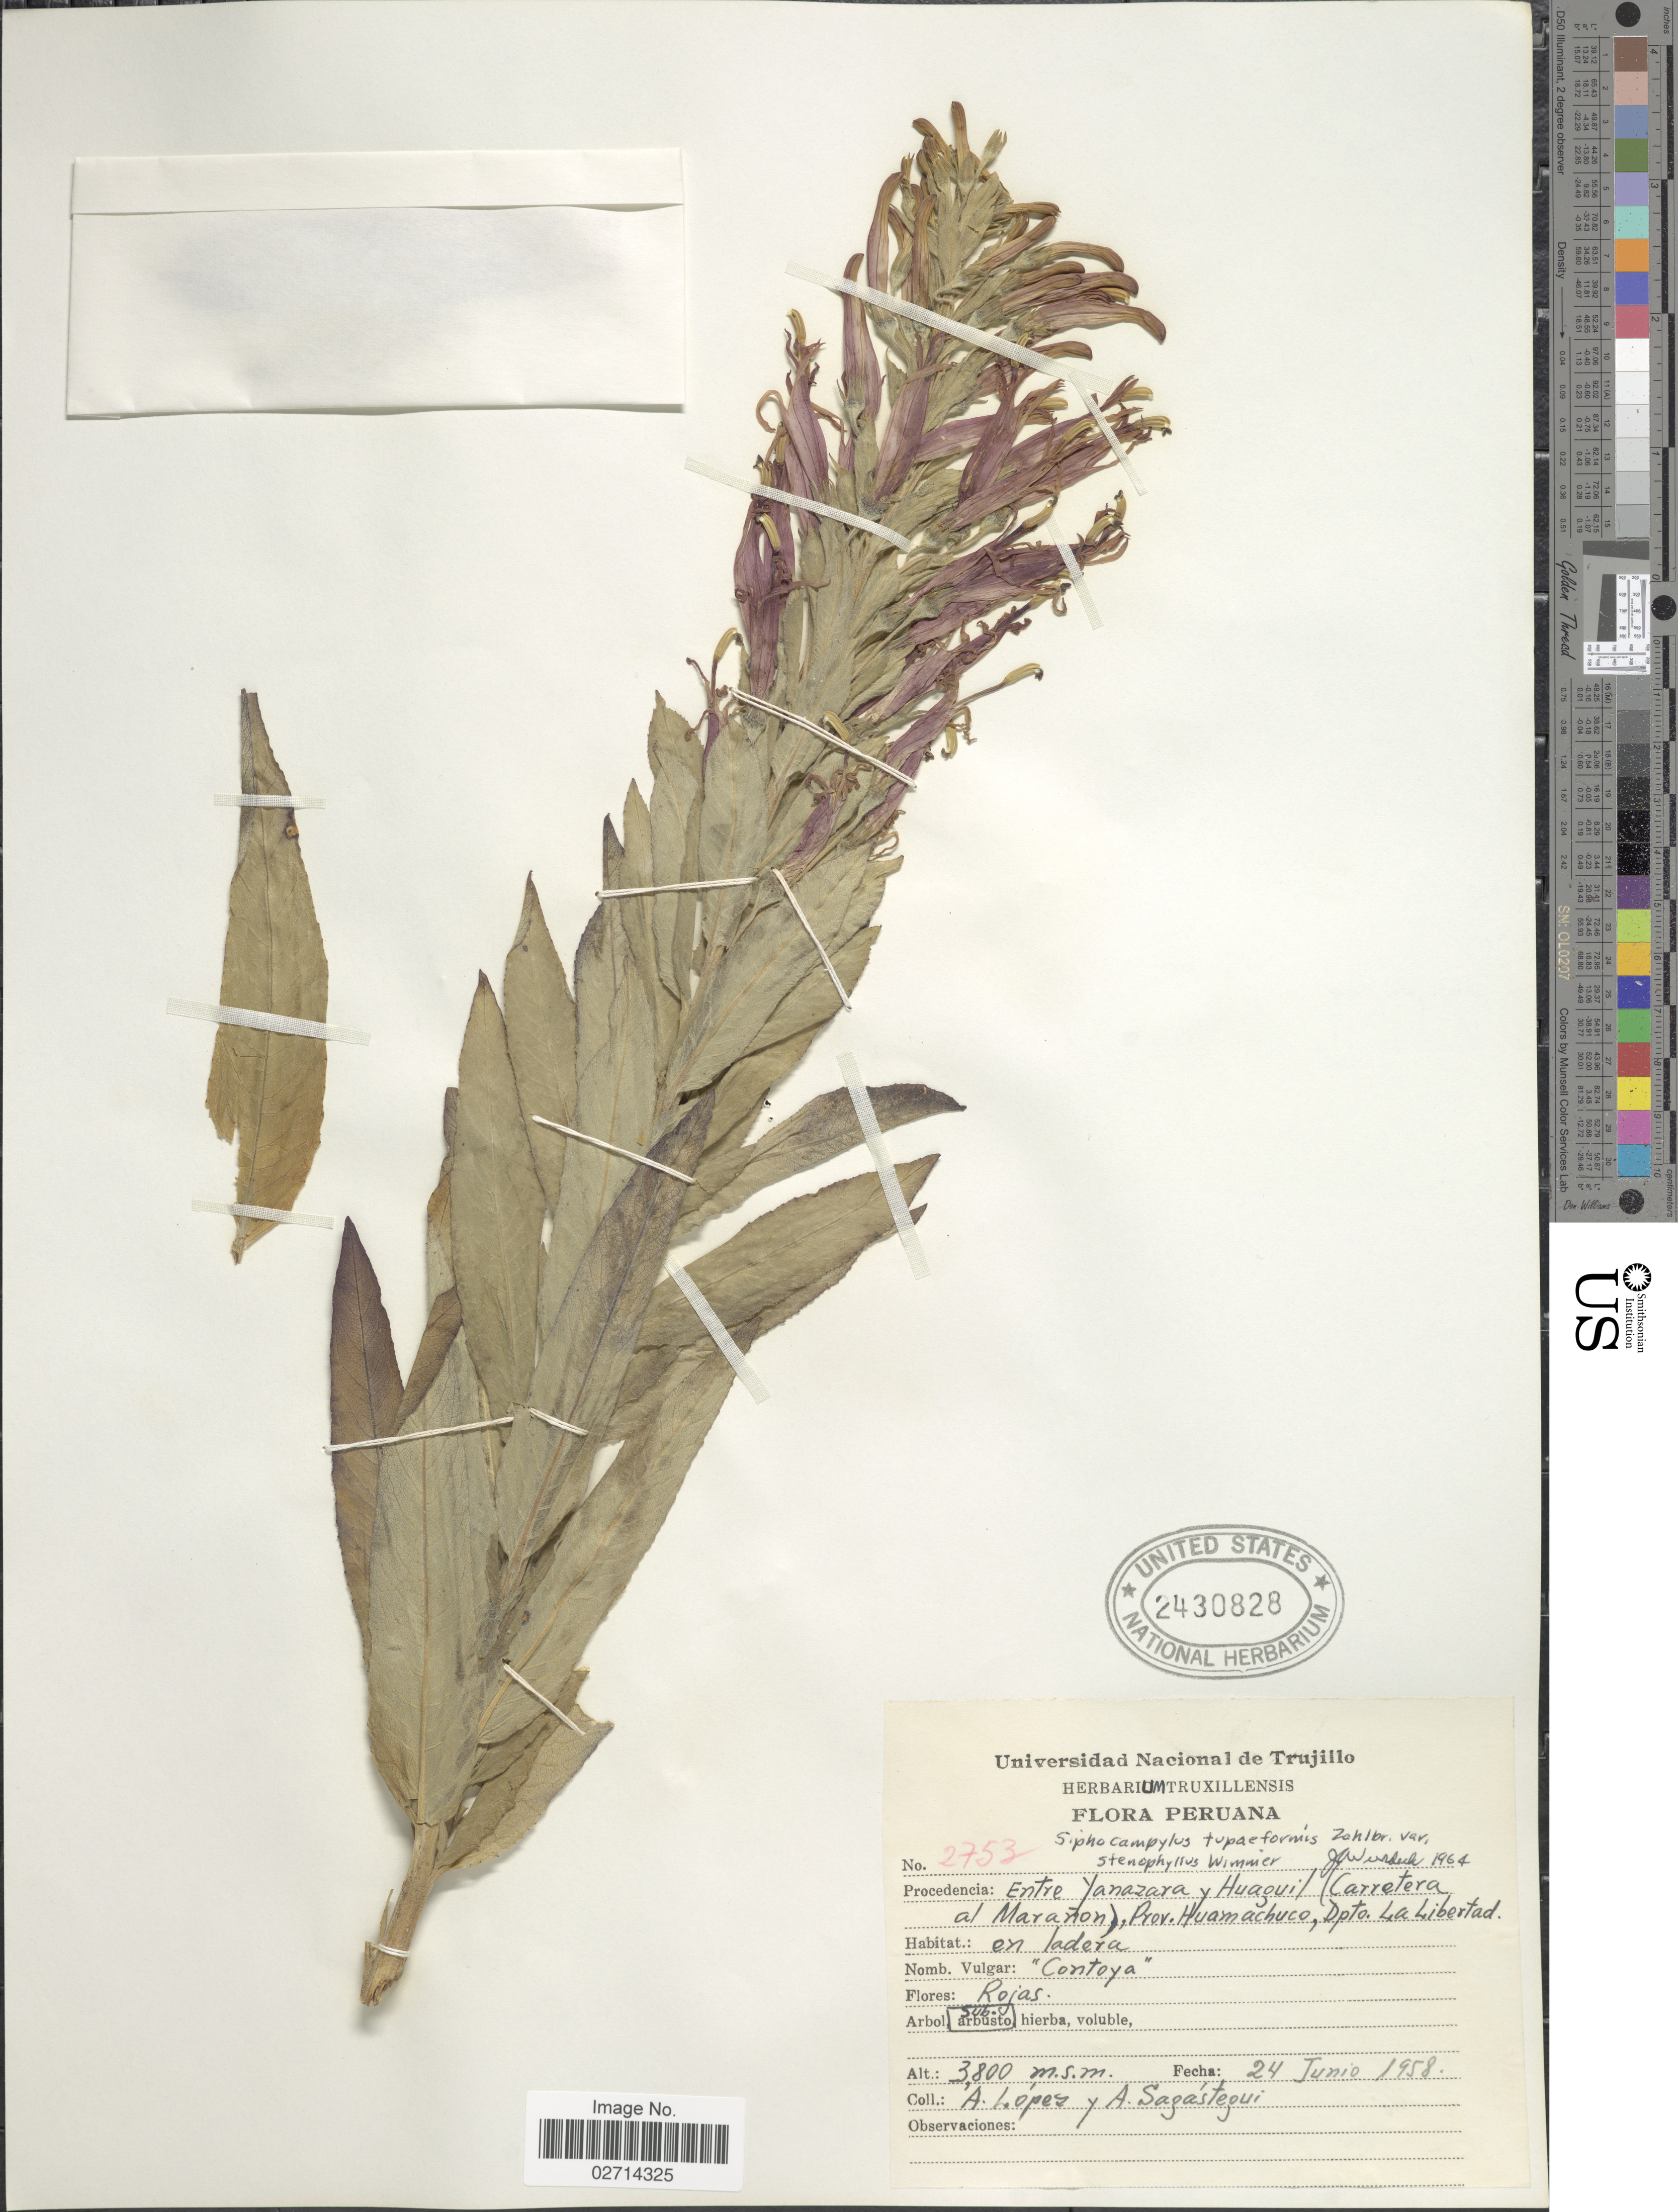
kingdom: Plantae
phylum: Tracheophyta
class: Magnoliopsida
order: Asterales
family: Campanulaceae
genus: Siphocampylus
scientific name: Siphocampylus tupaeformis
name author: Zahlbr.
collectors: A. López & A. Sagastegui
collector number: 2753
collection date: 1958-06-24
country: Peru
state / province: La Libertad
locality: Entre Yanazara y Huaquil (Carretera al Maranon), Prov. Huamachuco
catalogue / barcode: US 2430828